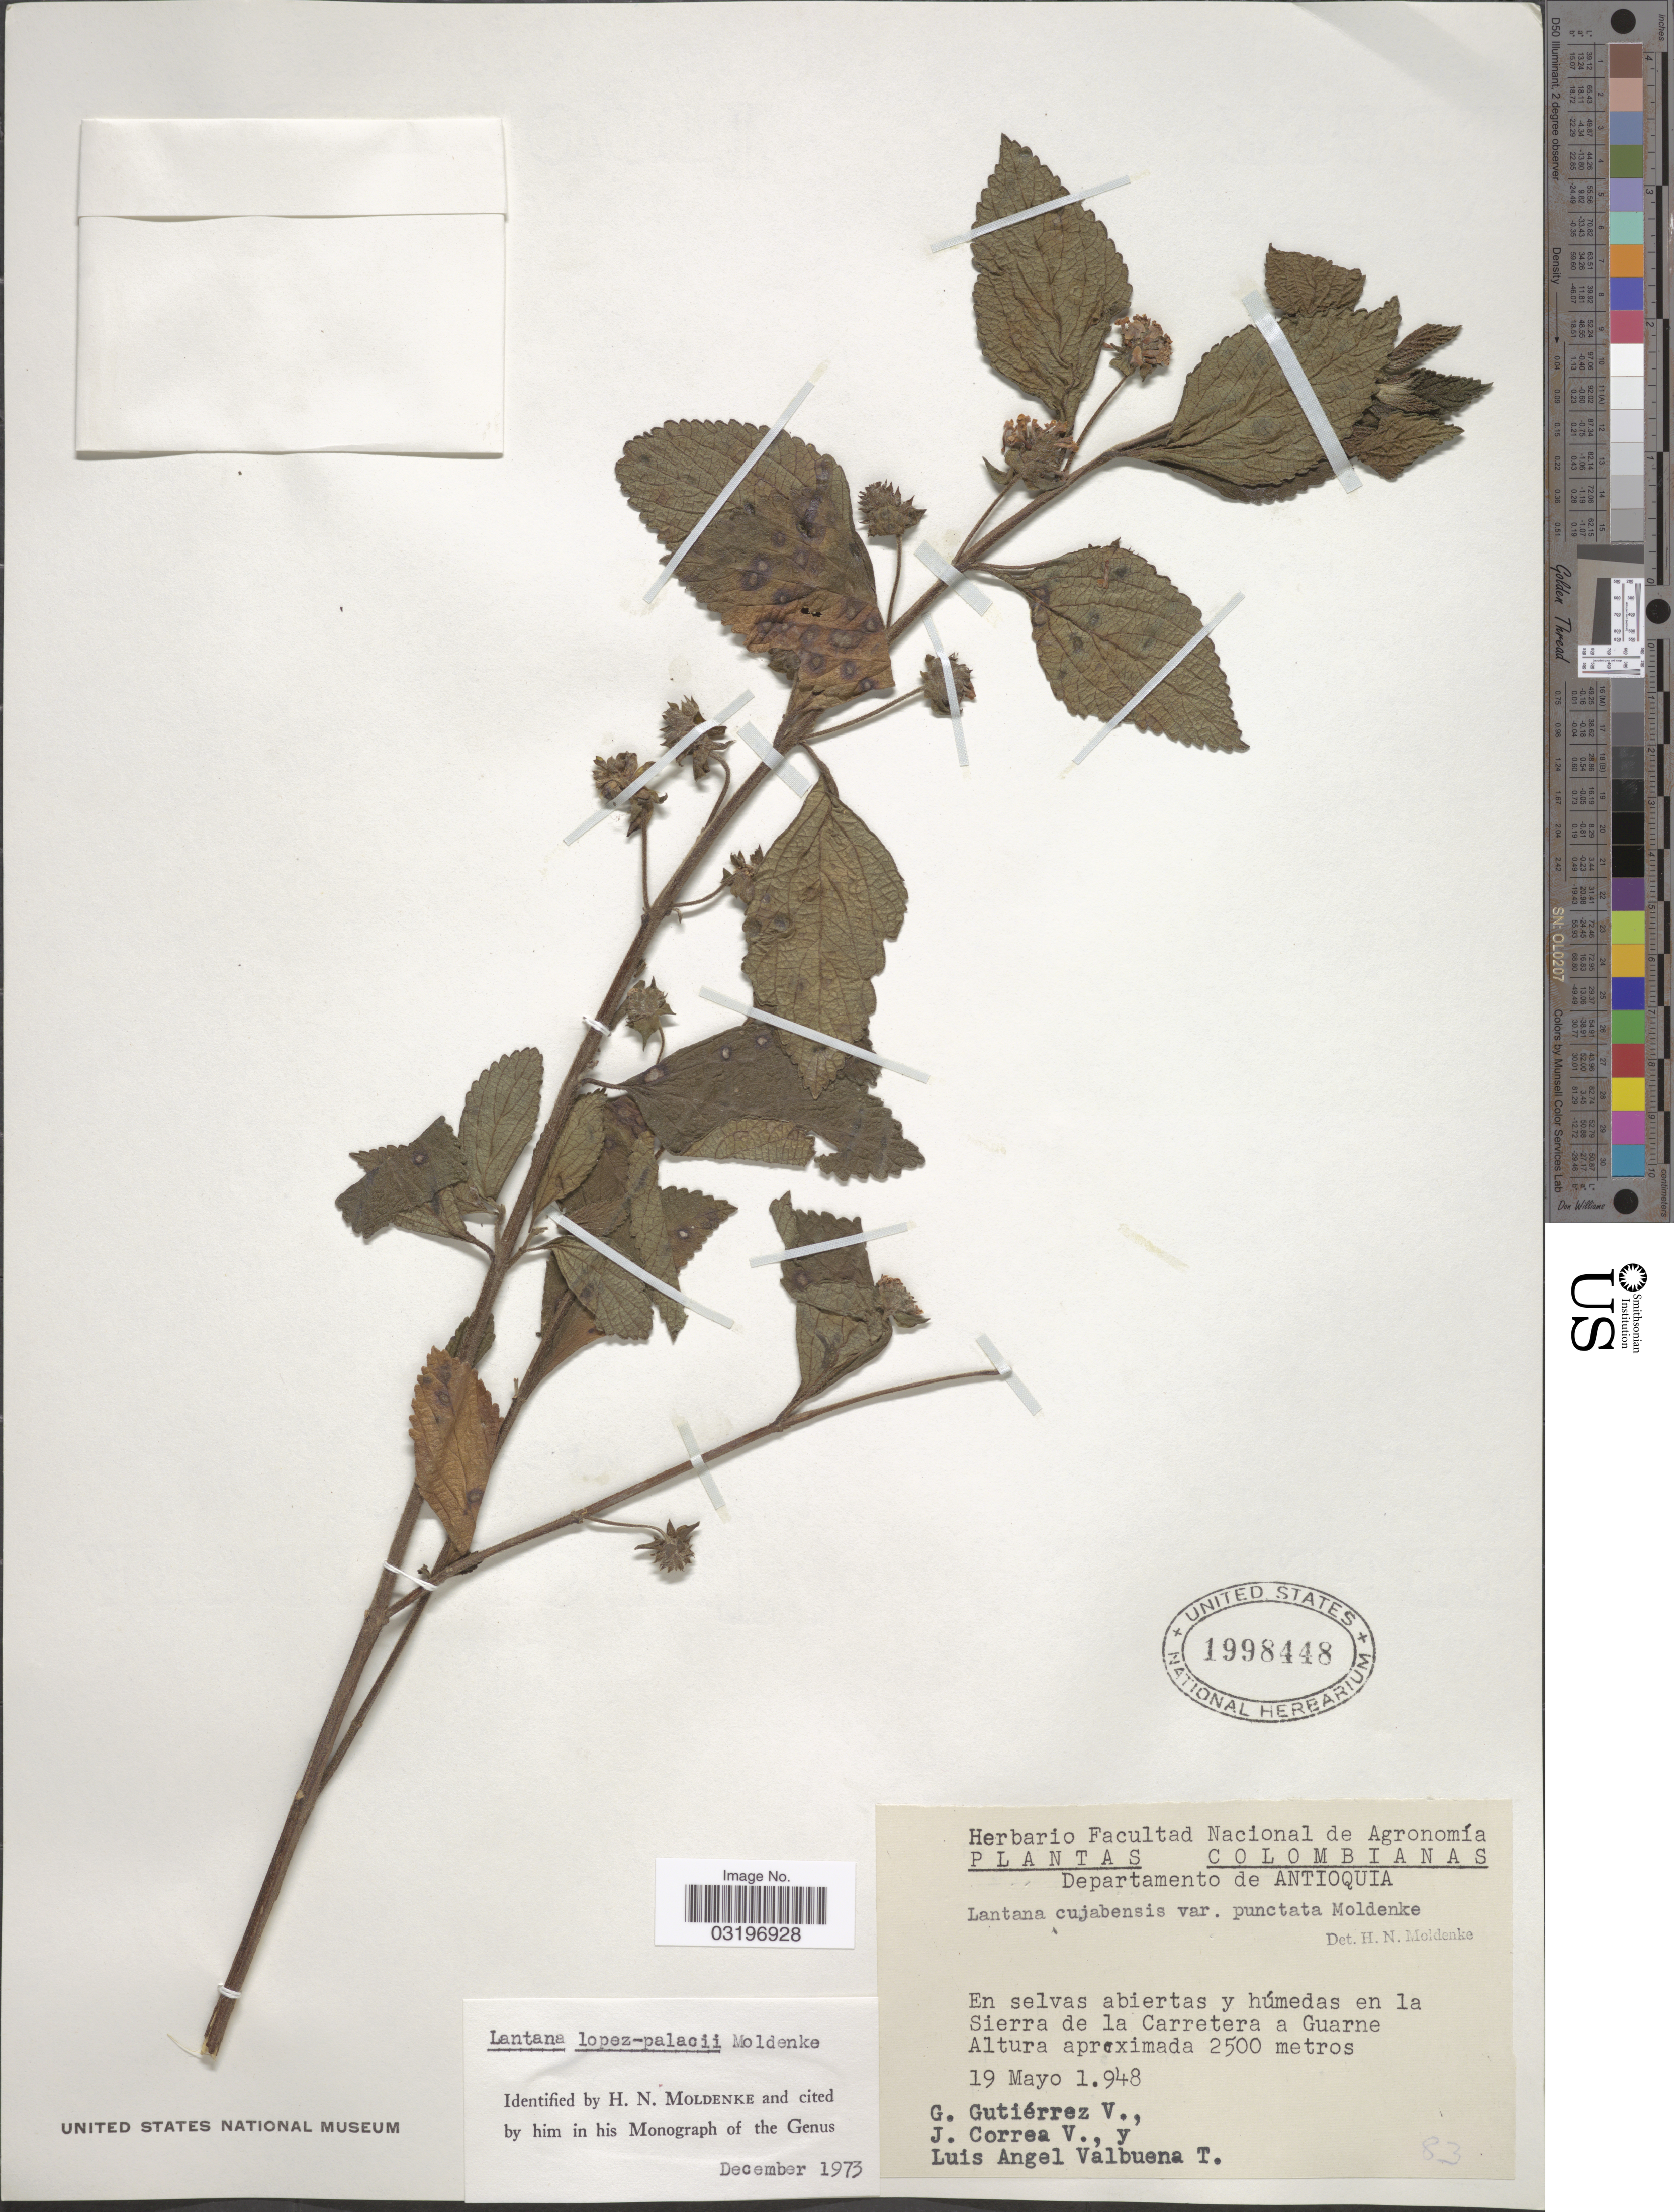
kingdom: Plantae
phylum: Tracheophyta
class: Magnoliopsida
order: Lamiales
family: Verbenaceae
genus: Lantana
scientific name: Lantana lopez-palacii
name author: Moldenke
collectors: G. Gutiérrez V., J. Correa V. & L. Valbuena T.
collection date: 1948-05-19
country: Colombia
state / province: Antioquia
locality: Departamento de Antioquia. En la Sierra de la Carretera a Guarne.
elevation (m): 2500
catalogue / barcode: US 1998448